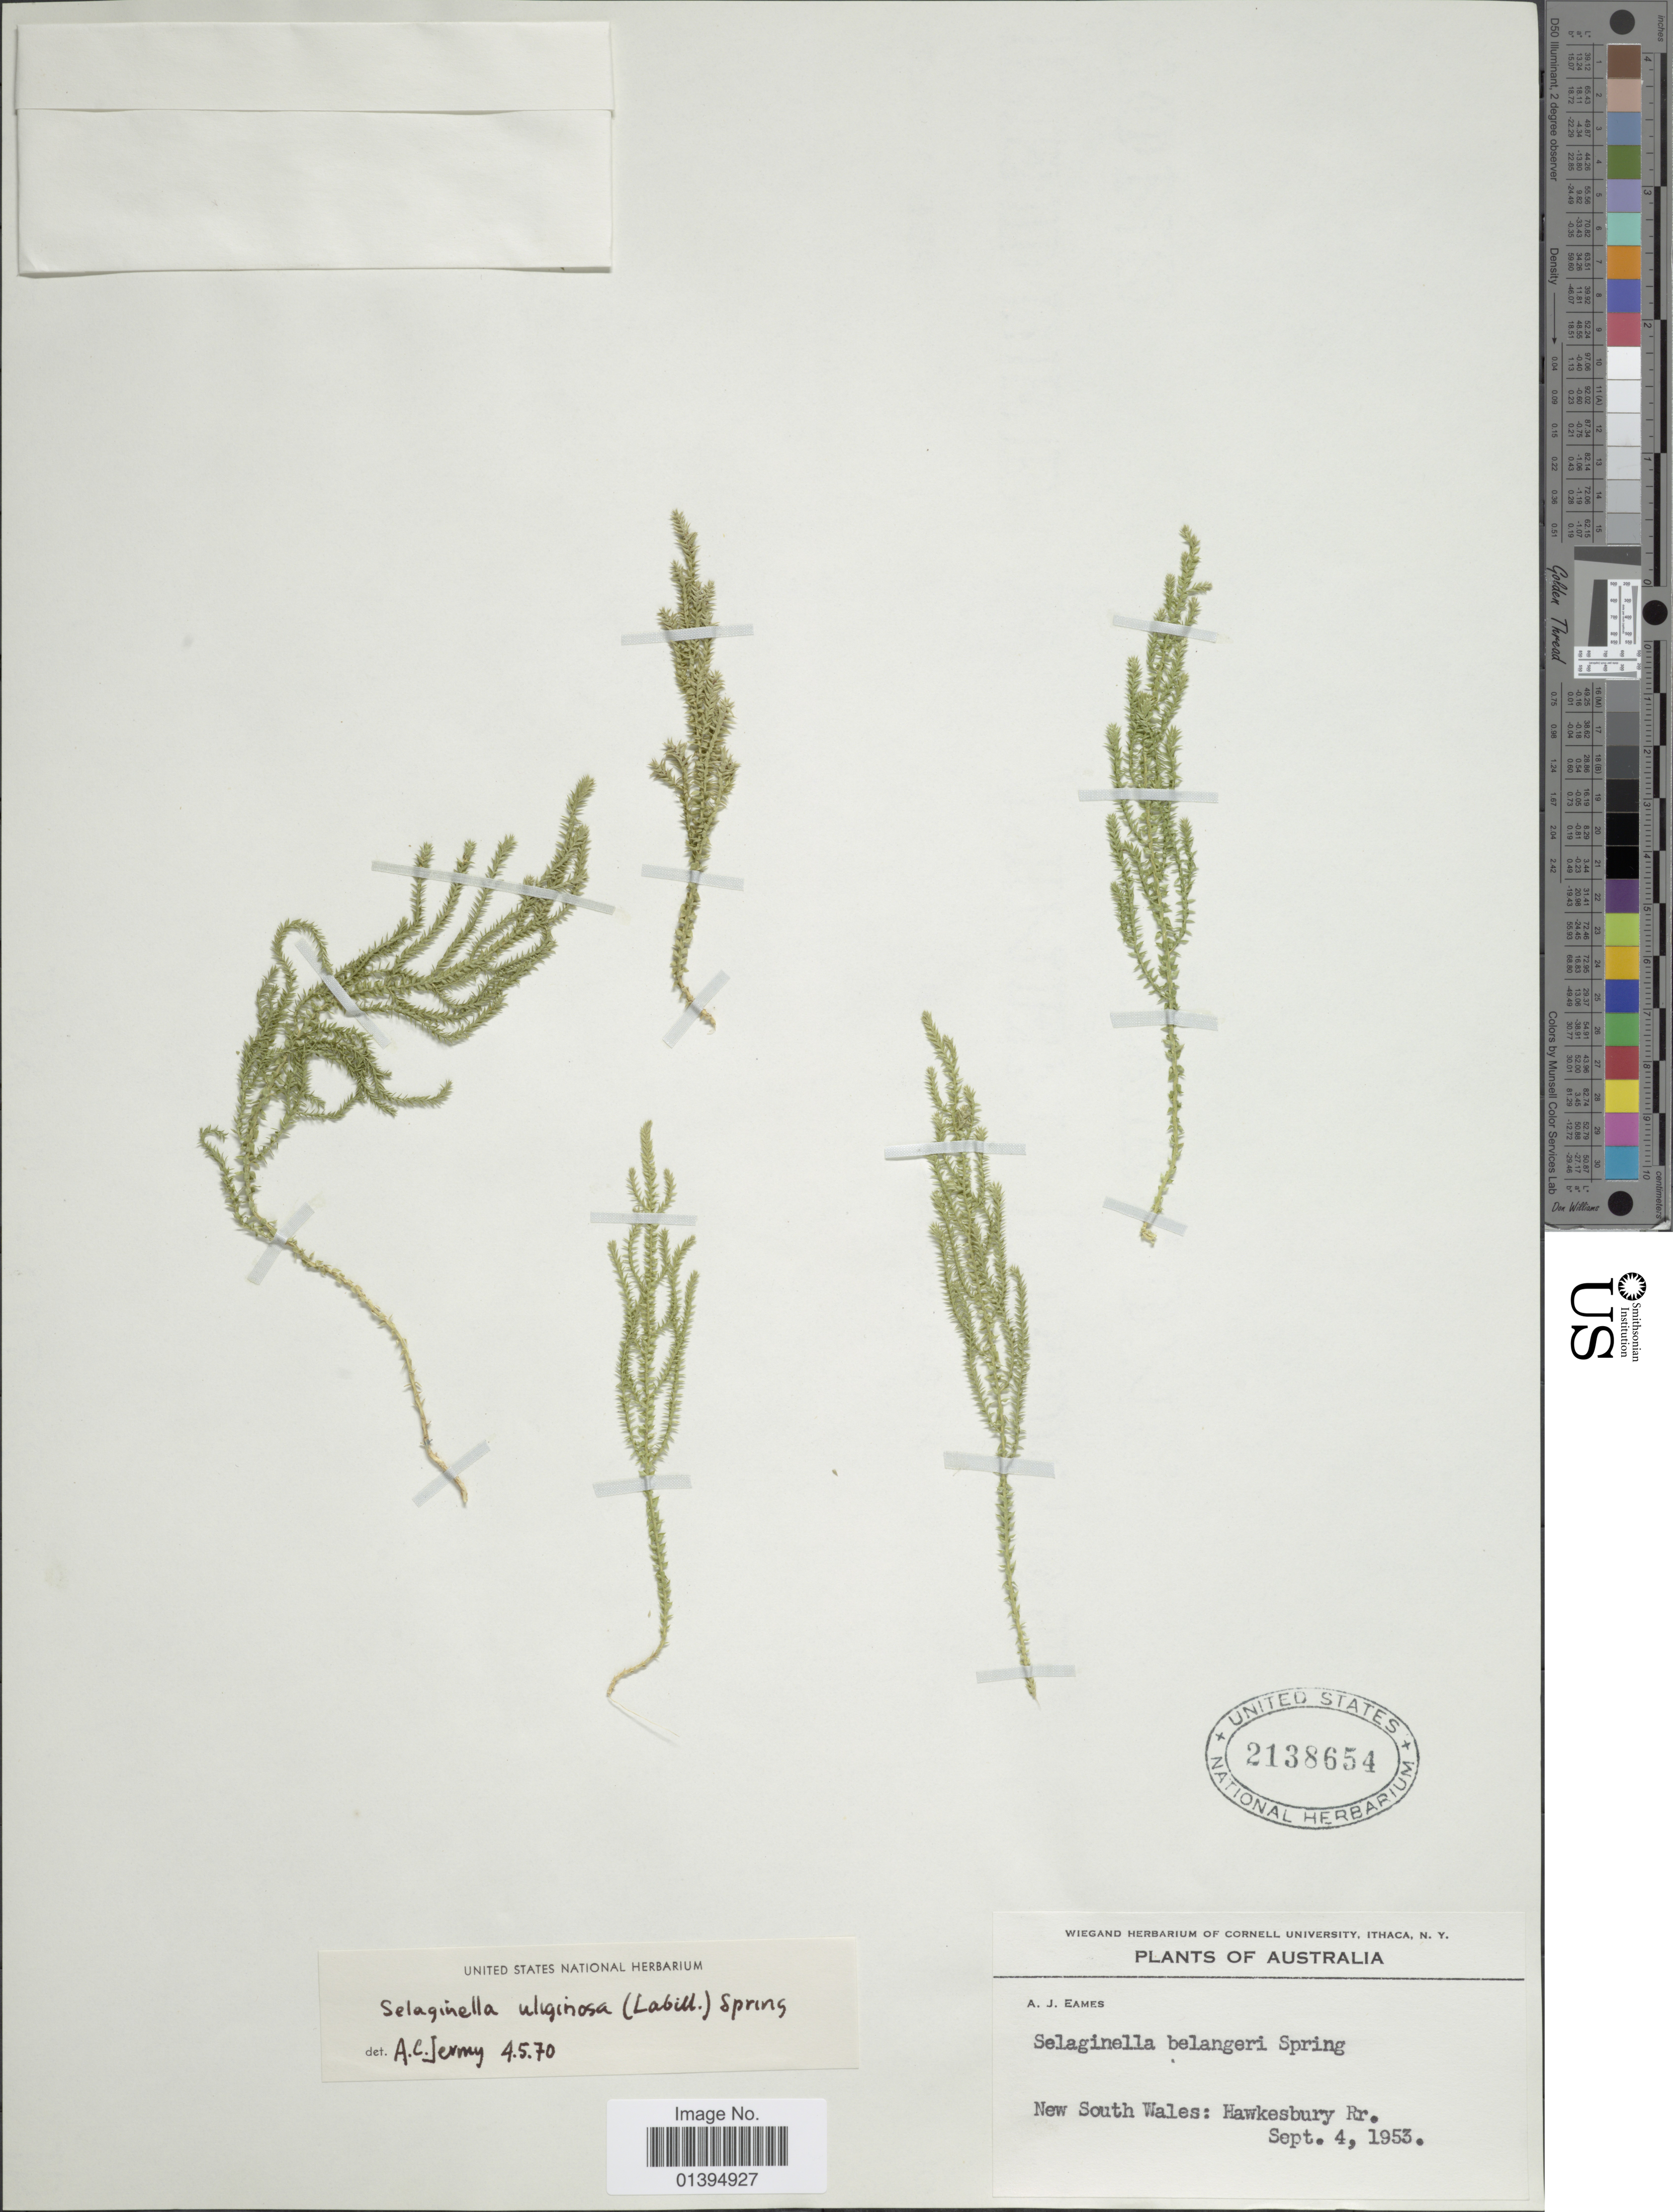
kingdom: Plantae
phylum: Tracheophyta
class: Lycopodiopsida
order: Selaginellales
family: Selaginellaceae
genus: Selaginella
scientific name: Selaginella uliginosa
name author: Spring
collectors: A. J. Eames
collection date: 1953-09-04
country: Australia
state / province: New South Wales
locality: Hawkesbury Rr.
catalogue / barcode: US 2138654